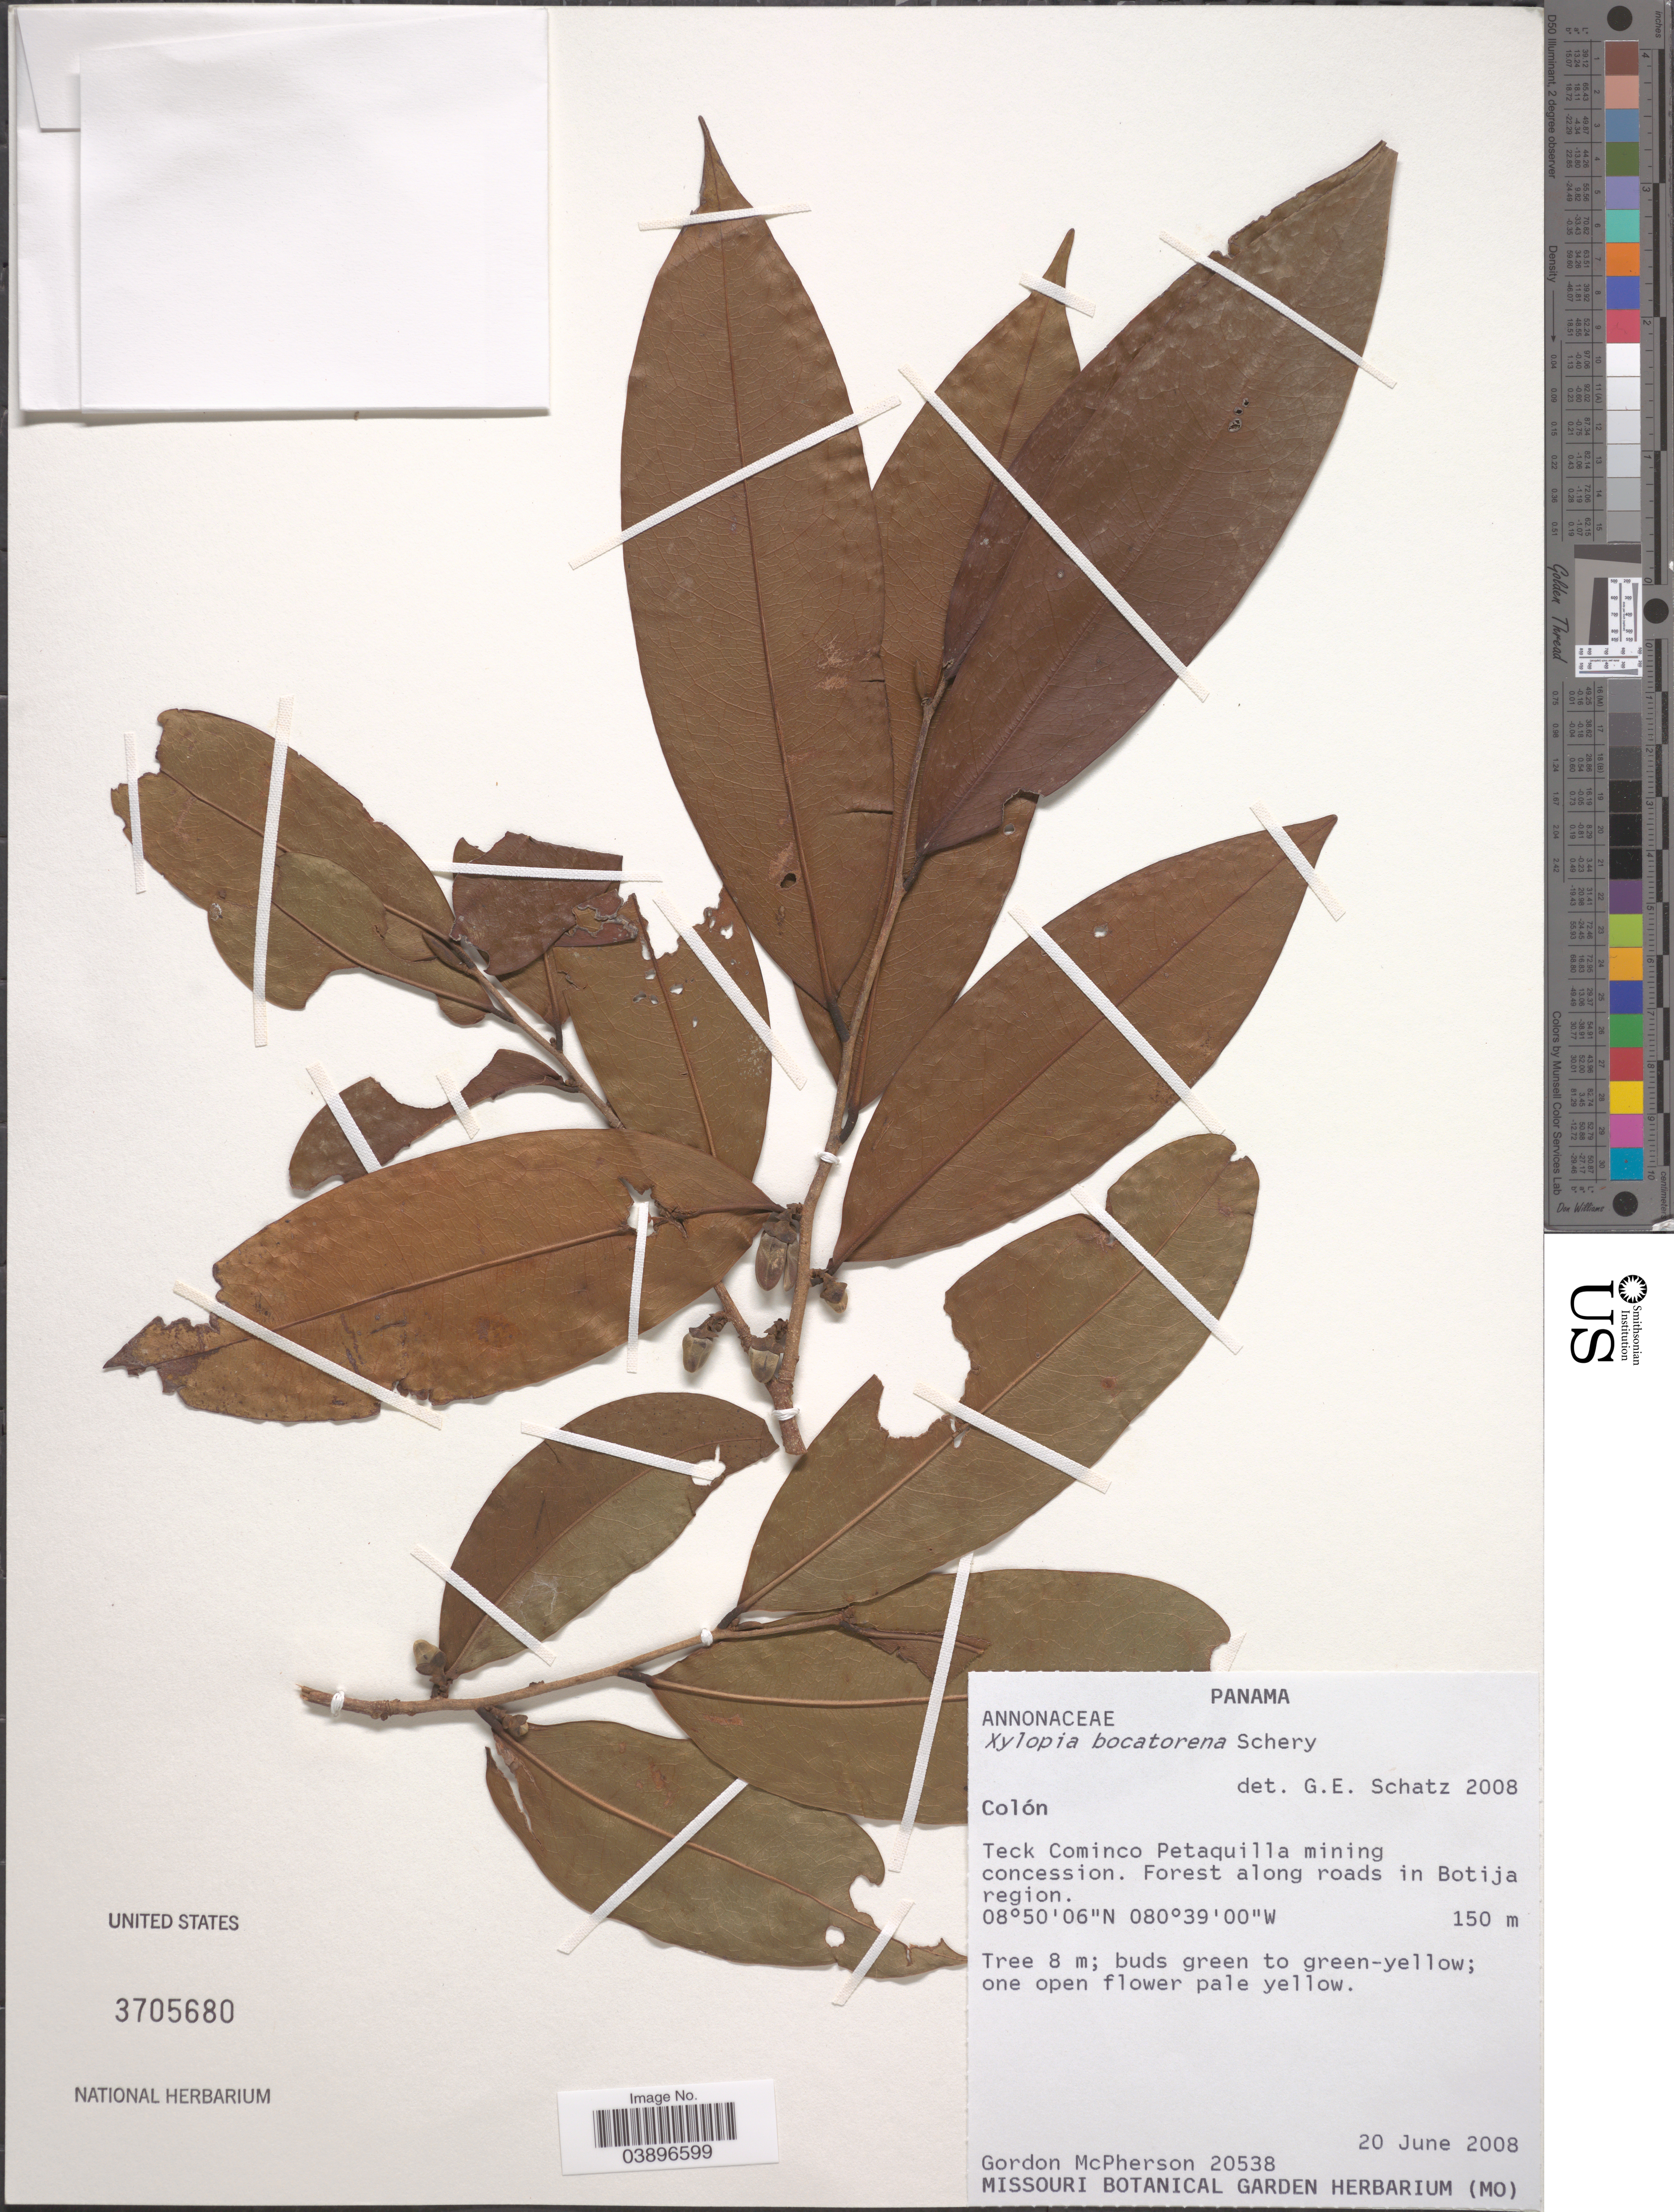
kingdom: Plantae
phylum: Tracheophyta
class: Magnoliopsida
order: Magnoliales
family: Annonaceae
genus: Xylopia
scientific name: Xylopia bocatorena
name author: Schery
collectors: G. D. McPherson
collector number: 20538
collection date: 2008-06-20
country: Panama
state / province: Colón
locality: Teck Cominco Petaquilla mining concession. Forest along roads in Botija region.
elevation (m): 150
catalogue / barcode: US 3705680